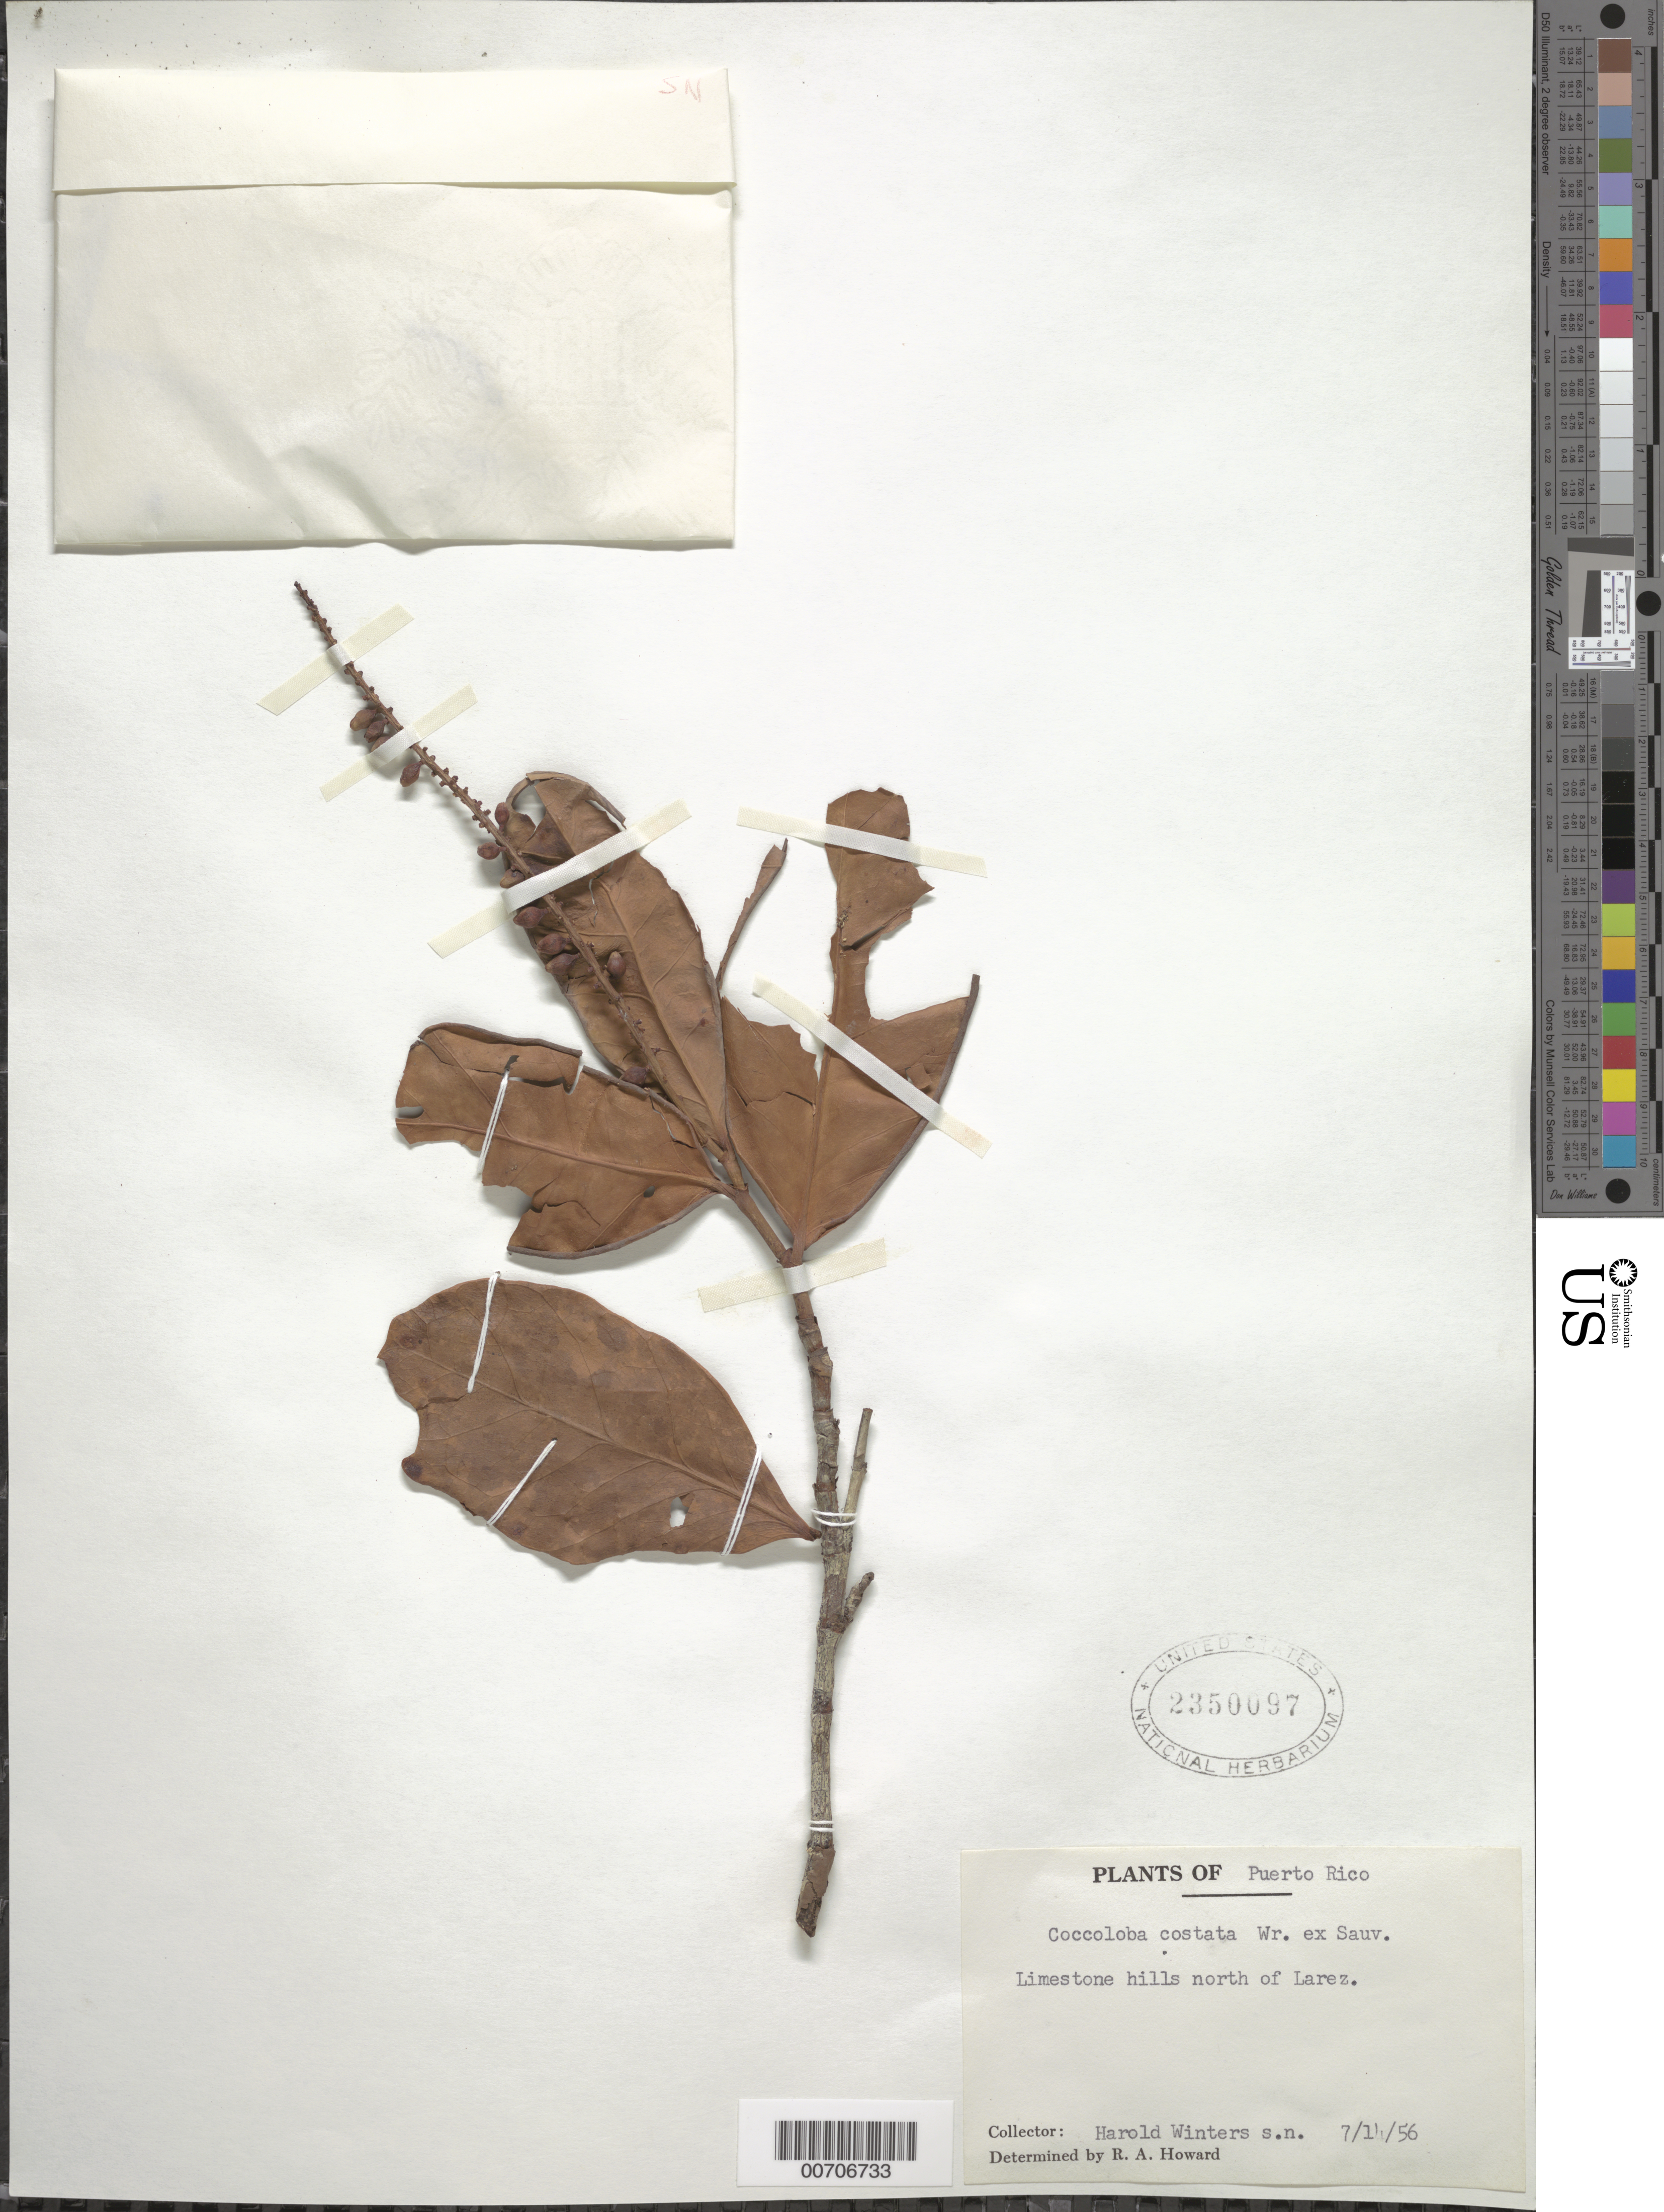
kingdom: Plantae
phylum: Tracheophyta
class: Magnoliopsida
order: Caryophyllales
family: Polygonaceae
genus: Coccoloba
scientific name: Coccoloba costata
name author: C. Wright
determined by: Howard, R. A.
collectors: H. Winters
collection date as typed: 14 Jul 1956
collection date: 1956-07-14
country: Puerto Rico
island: Greater Antilles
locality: Larez, N of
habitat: Limestone hills N of Larez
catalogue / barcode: US 2350097